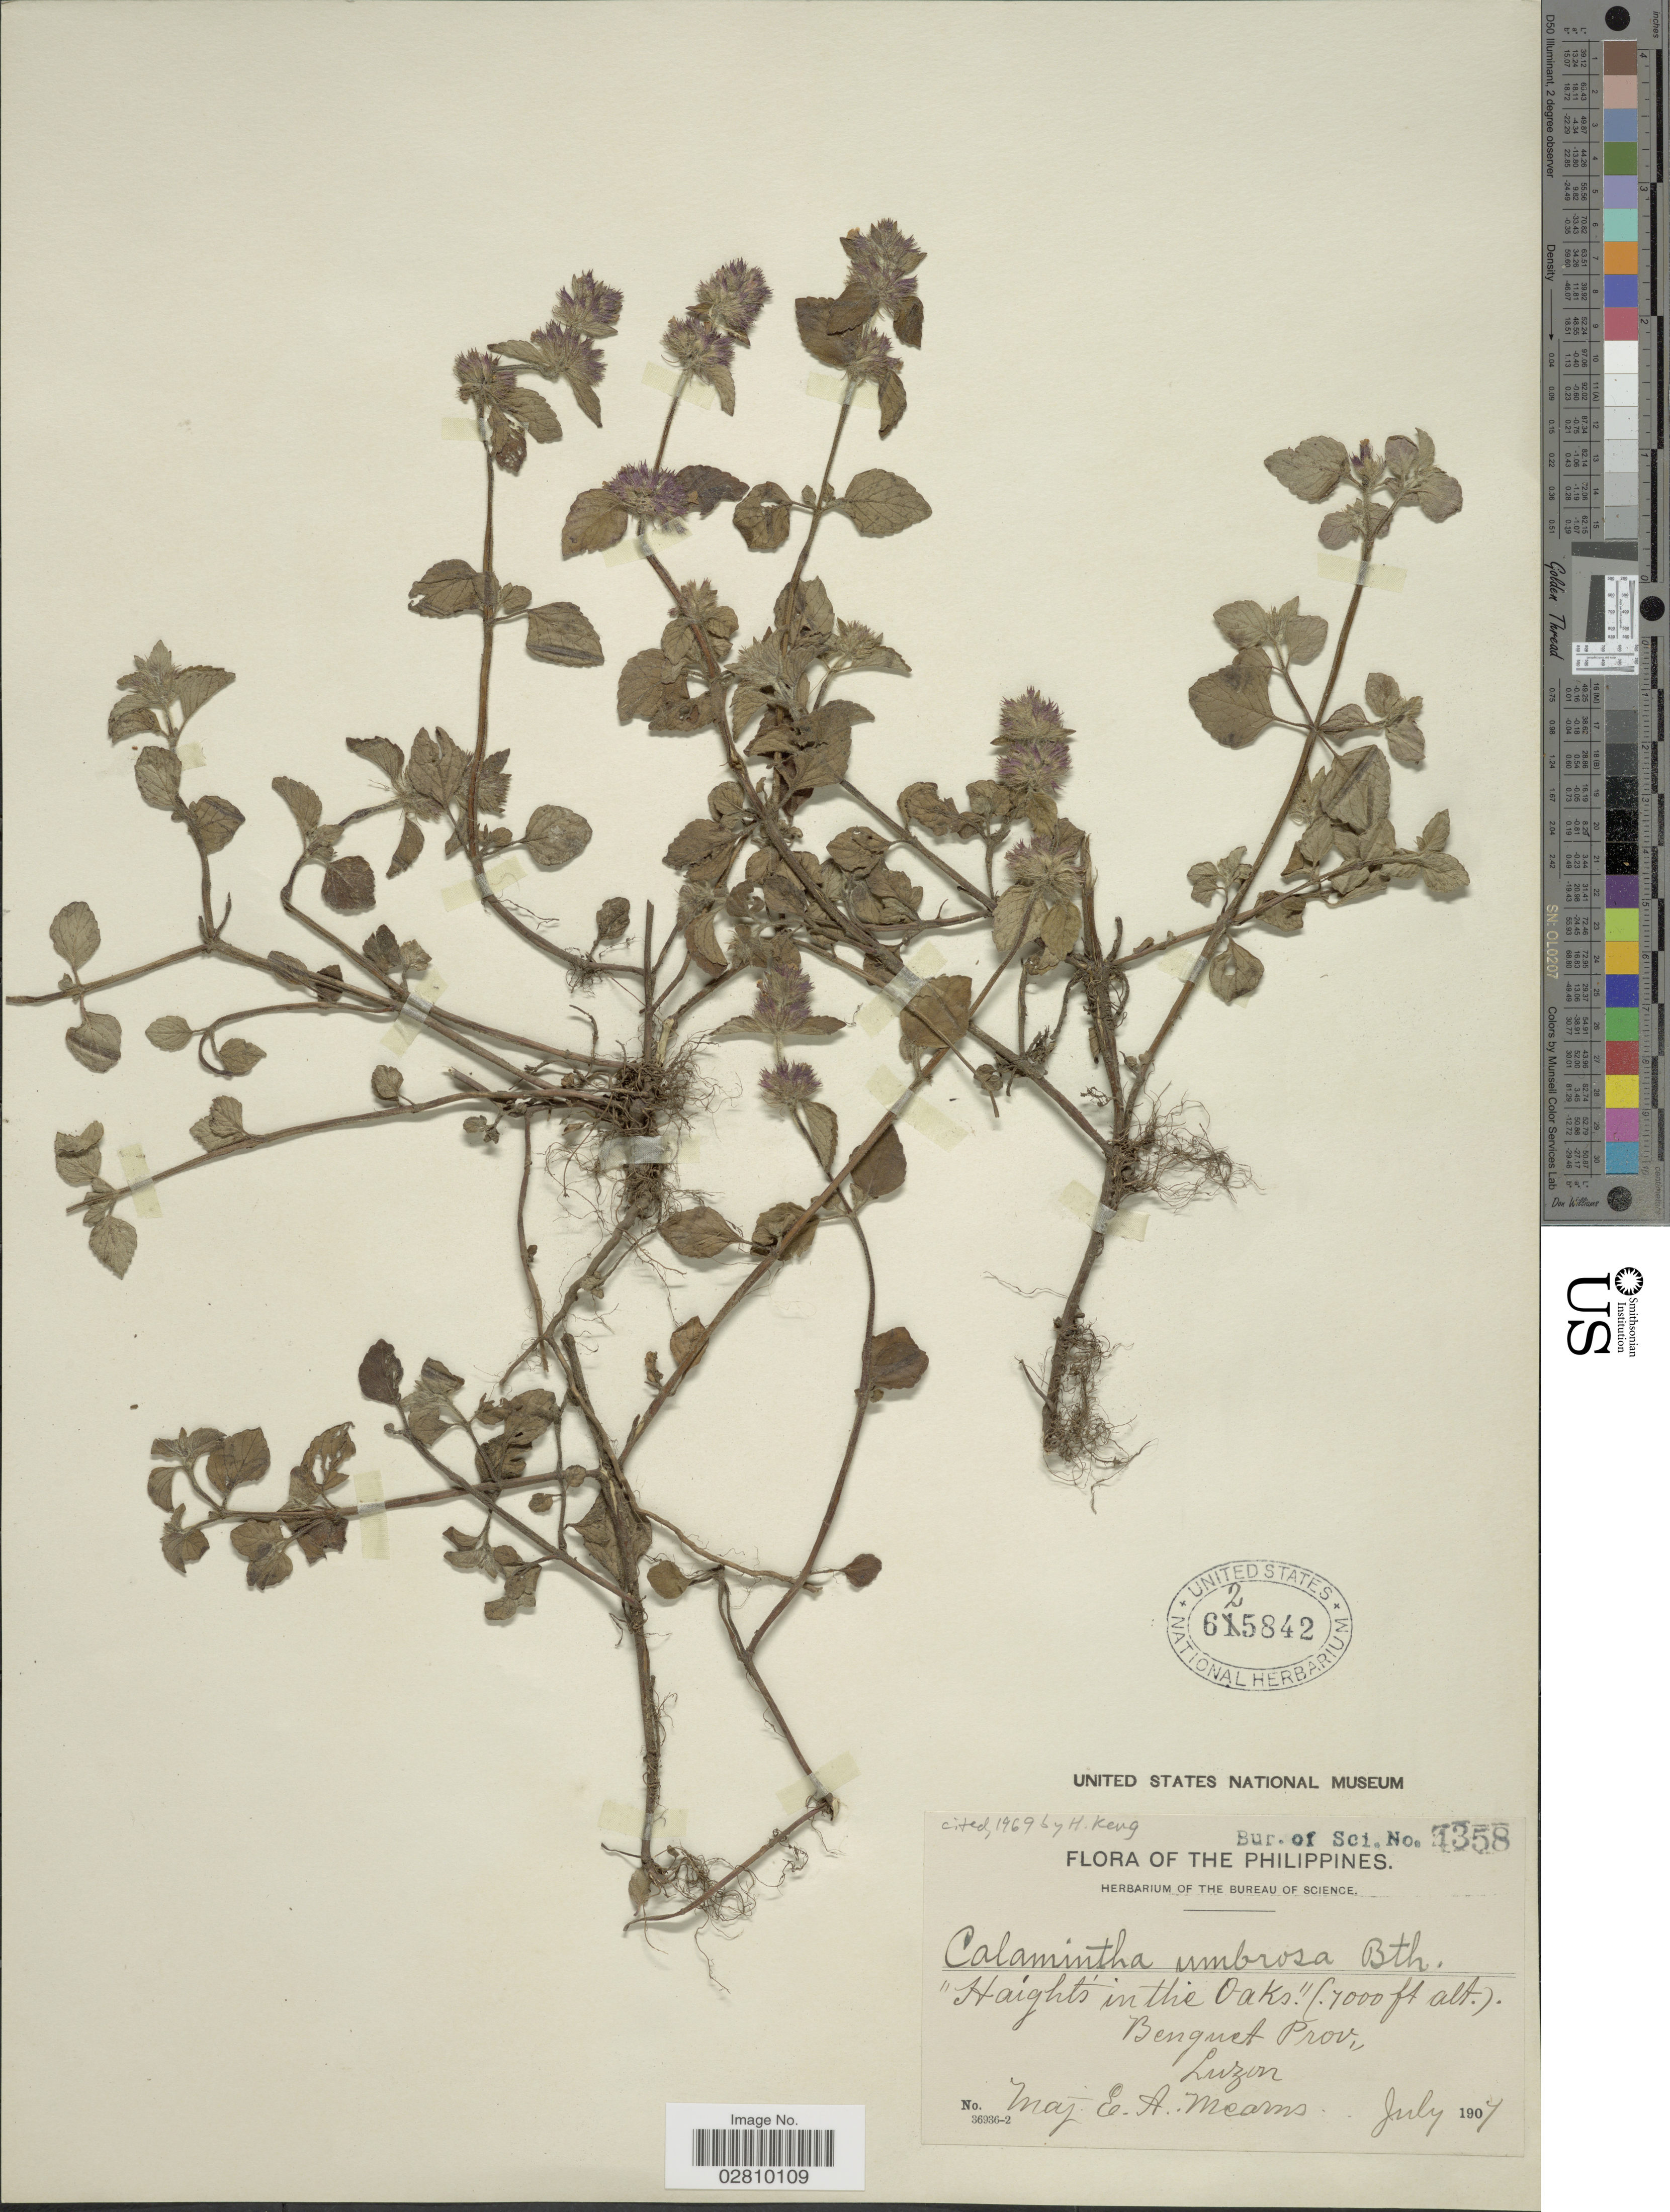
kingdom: Plantae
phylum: Tracheophyta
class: Magnoliopsida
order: Lamiales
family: Lamiaceae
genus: Calamintha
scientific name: Calamintha umbrosa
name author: (M. Bieb.) Rchb.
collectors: E. A. Mearns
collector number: Bur. of Sci. 4358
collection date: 1907-07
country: Philippines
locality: Haights in the Oaks.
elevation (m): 2134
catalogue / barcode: US 625842